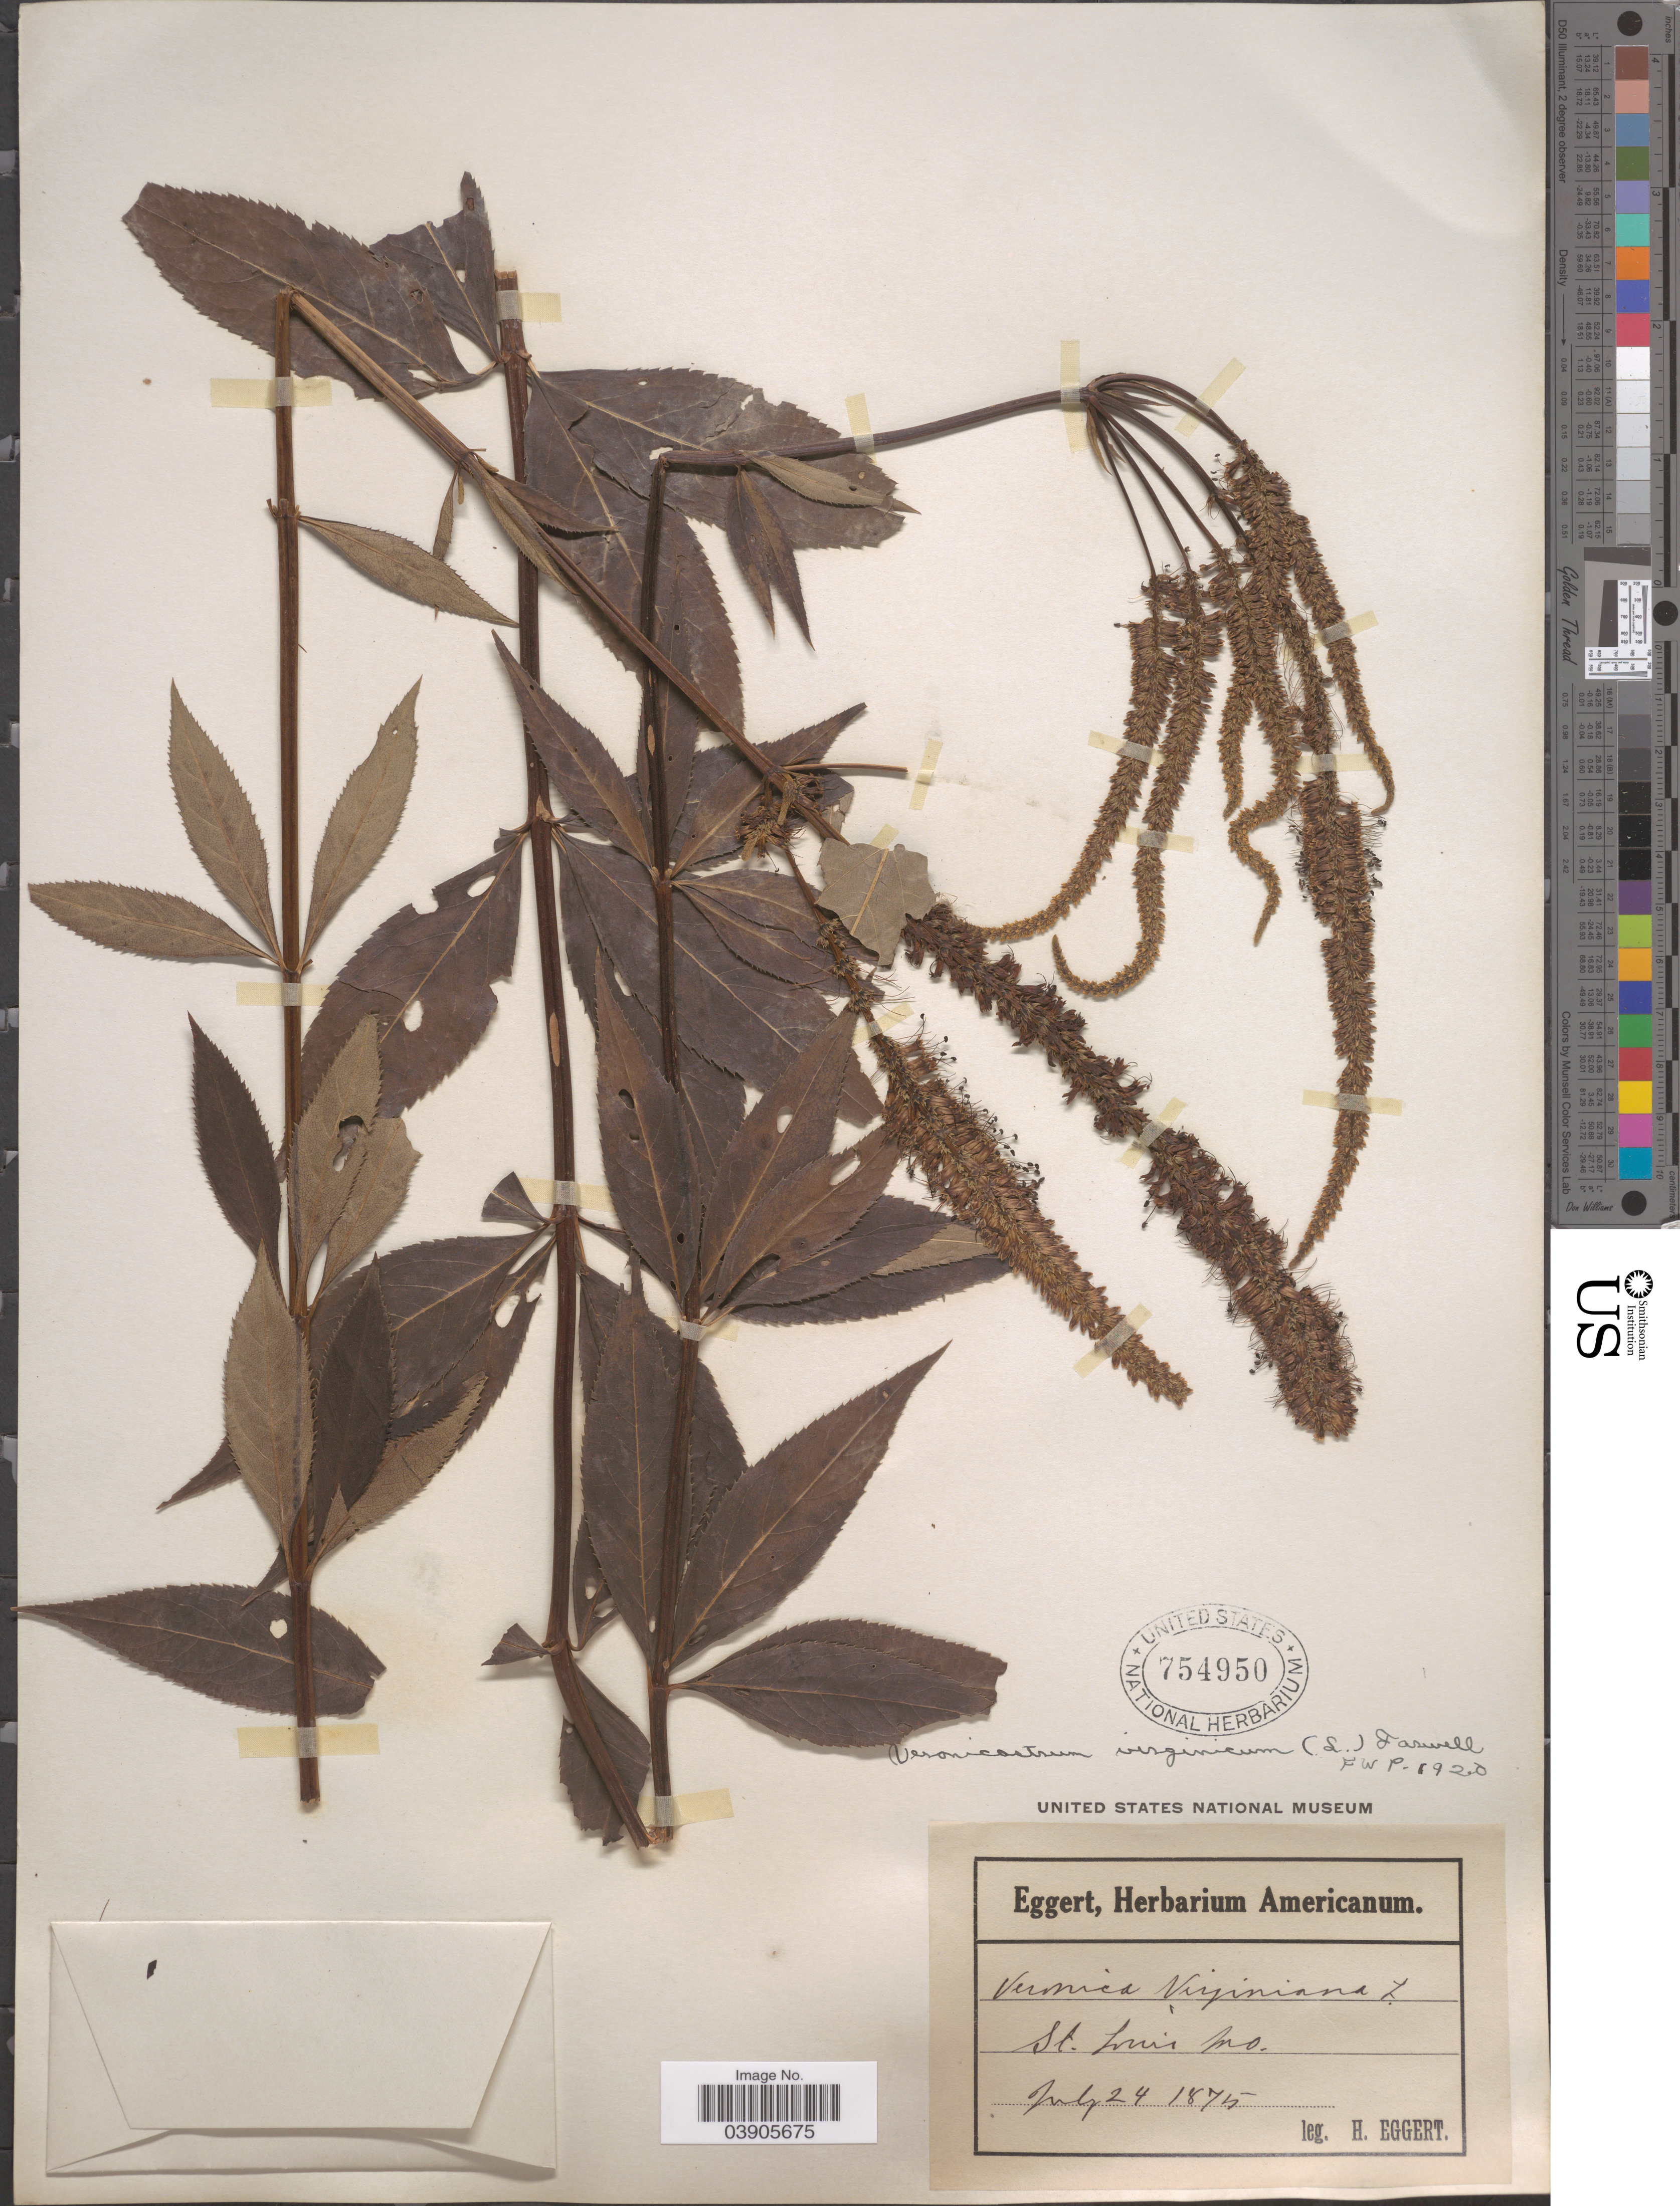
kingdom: Plantae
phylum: Tracheophyta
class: Magnoliopsida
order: Lamiales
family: Plantaginaceae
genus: Veronicastrum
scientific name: Veronicastrum virginicum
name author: (L.) Farw.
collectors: H. Eggert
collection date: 1875-07-24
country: United States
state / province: Missouri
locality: St. Louis.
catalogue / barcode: US 754950